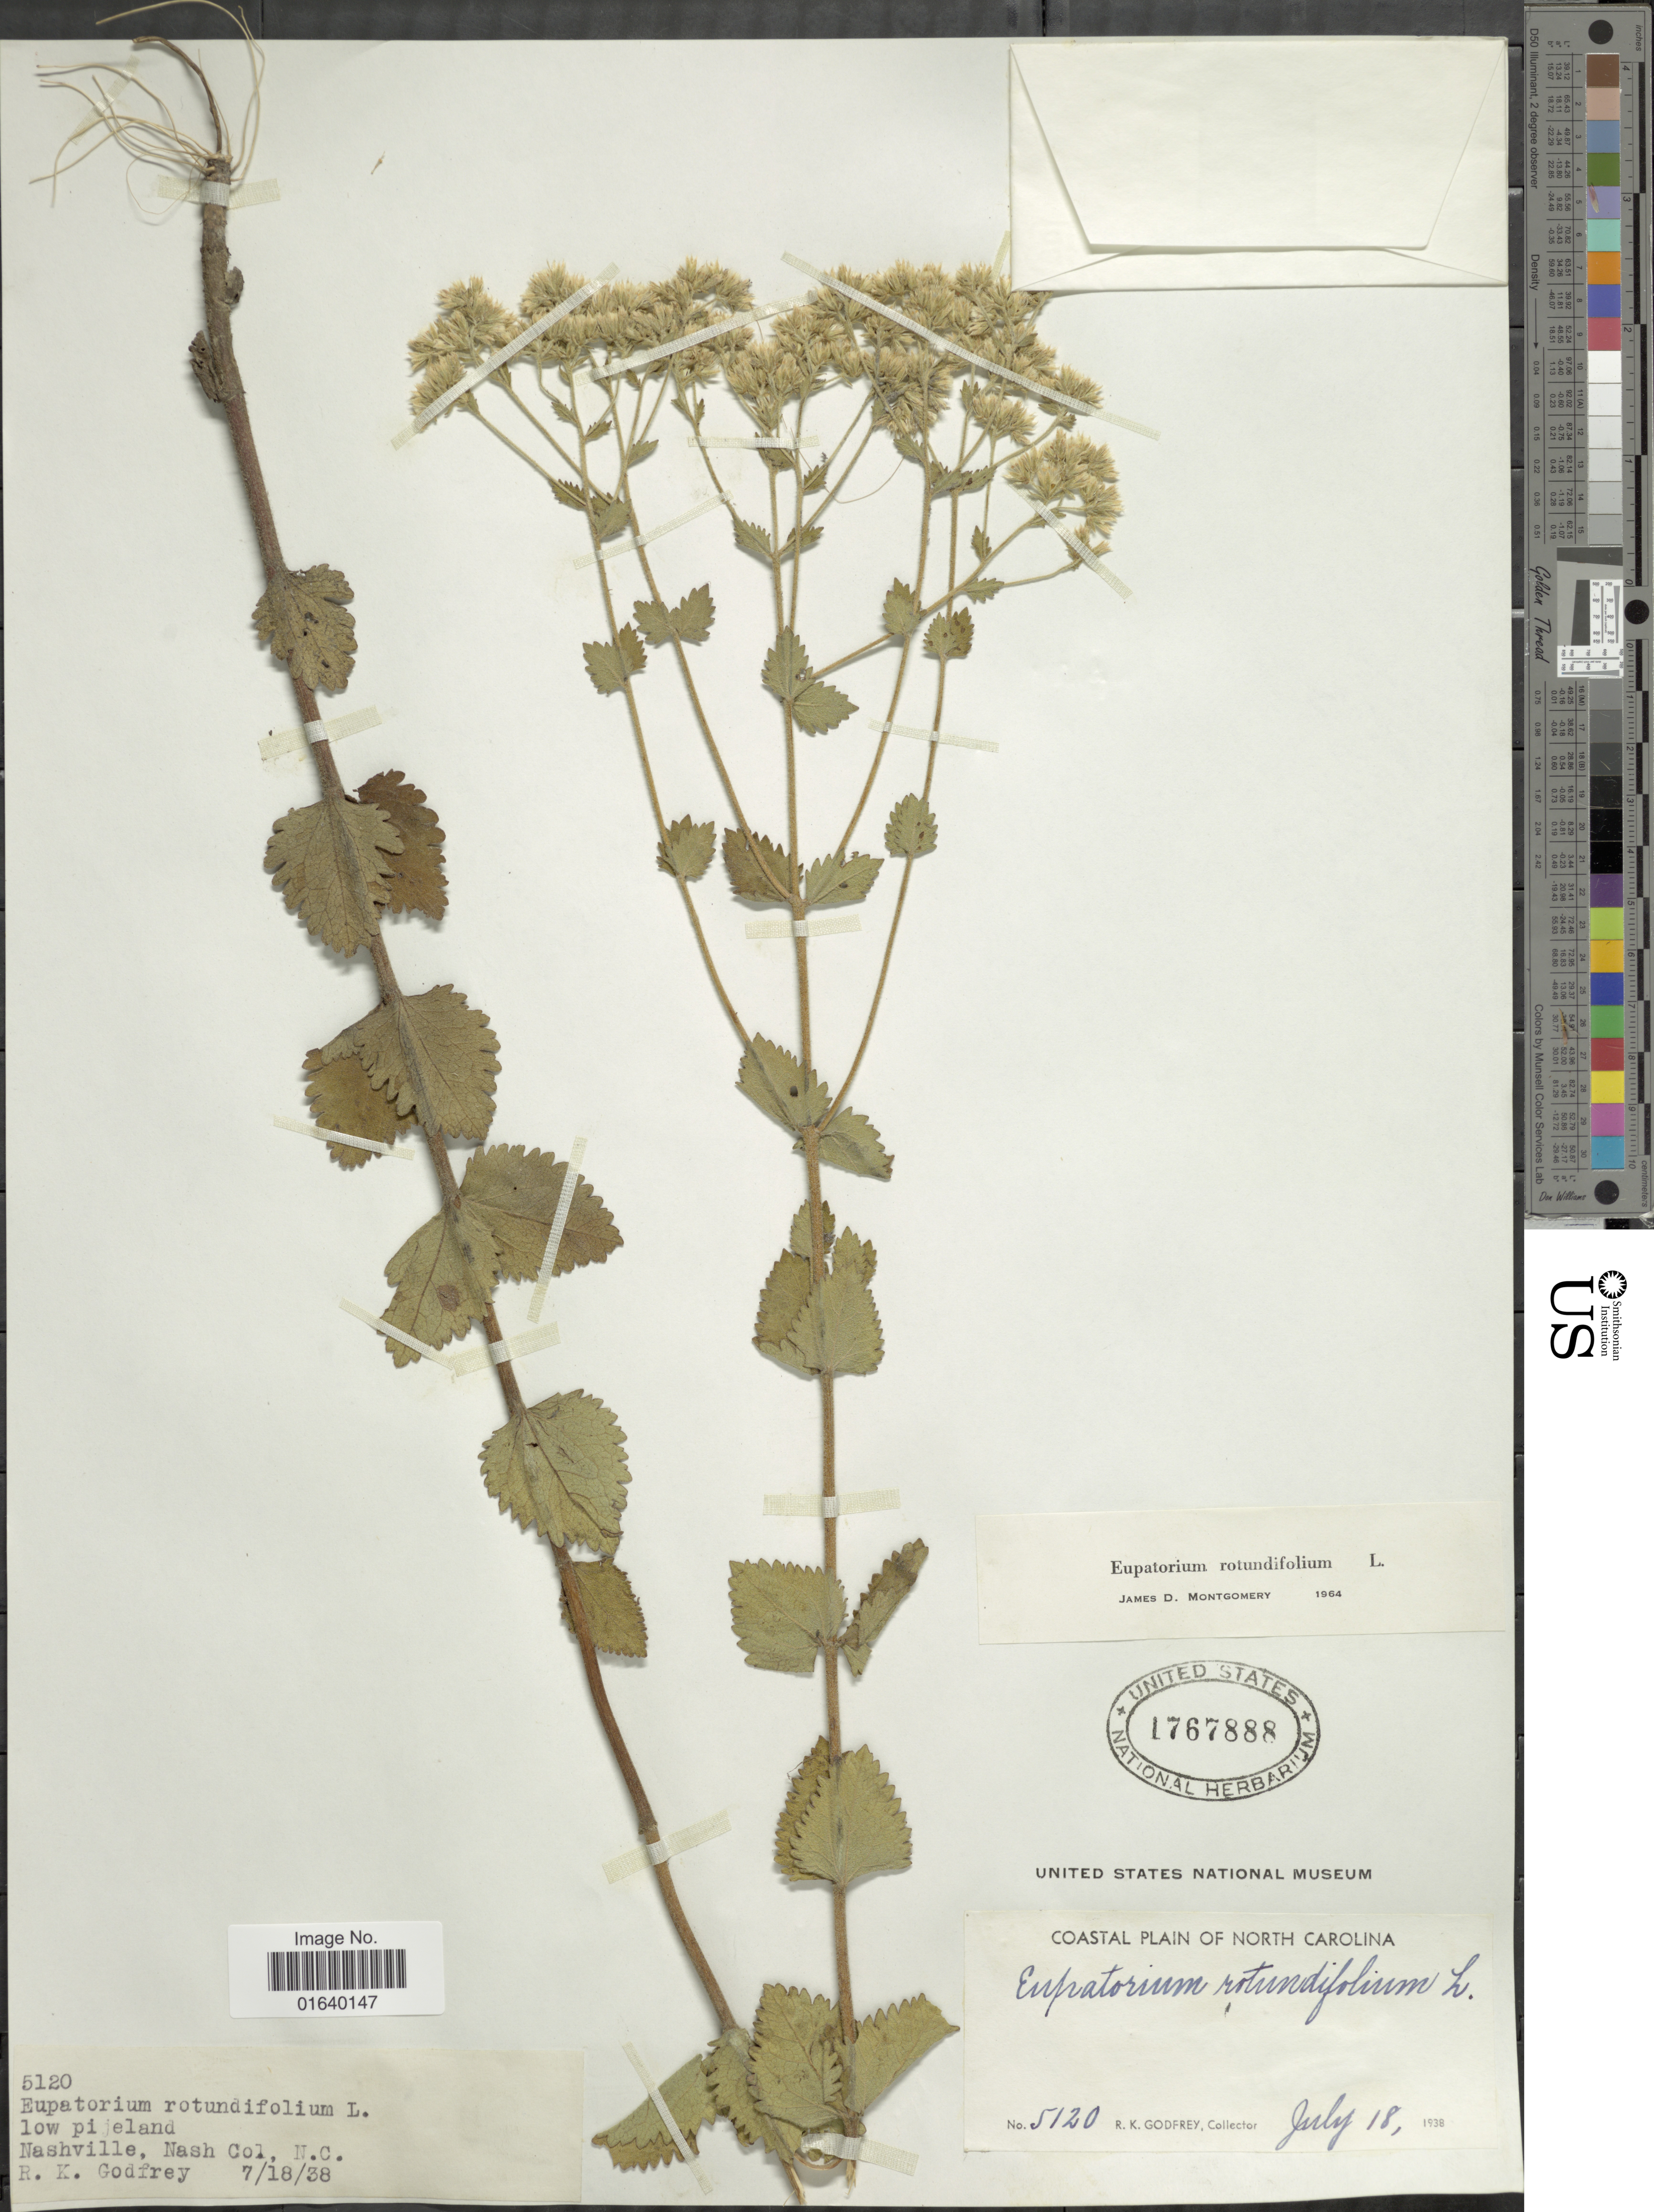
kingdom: Plantae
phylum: Tracheophyta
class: Magnoliopsida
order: Asterales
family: Asteraceae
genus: Eupatorium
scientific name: Eupatorium rotundifolium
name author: L.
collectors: R. K. Godfrey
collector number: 5120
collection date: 1938-07-18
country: United States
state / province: North Carolina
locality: Nashville, Nash Col, Coastal Plain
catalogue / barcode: US 1767888